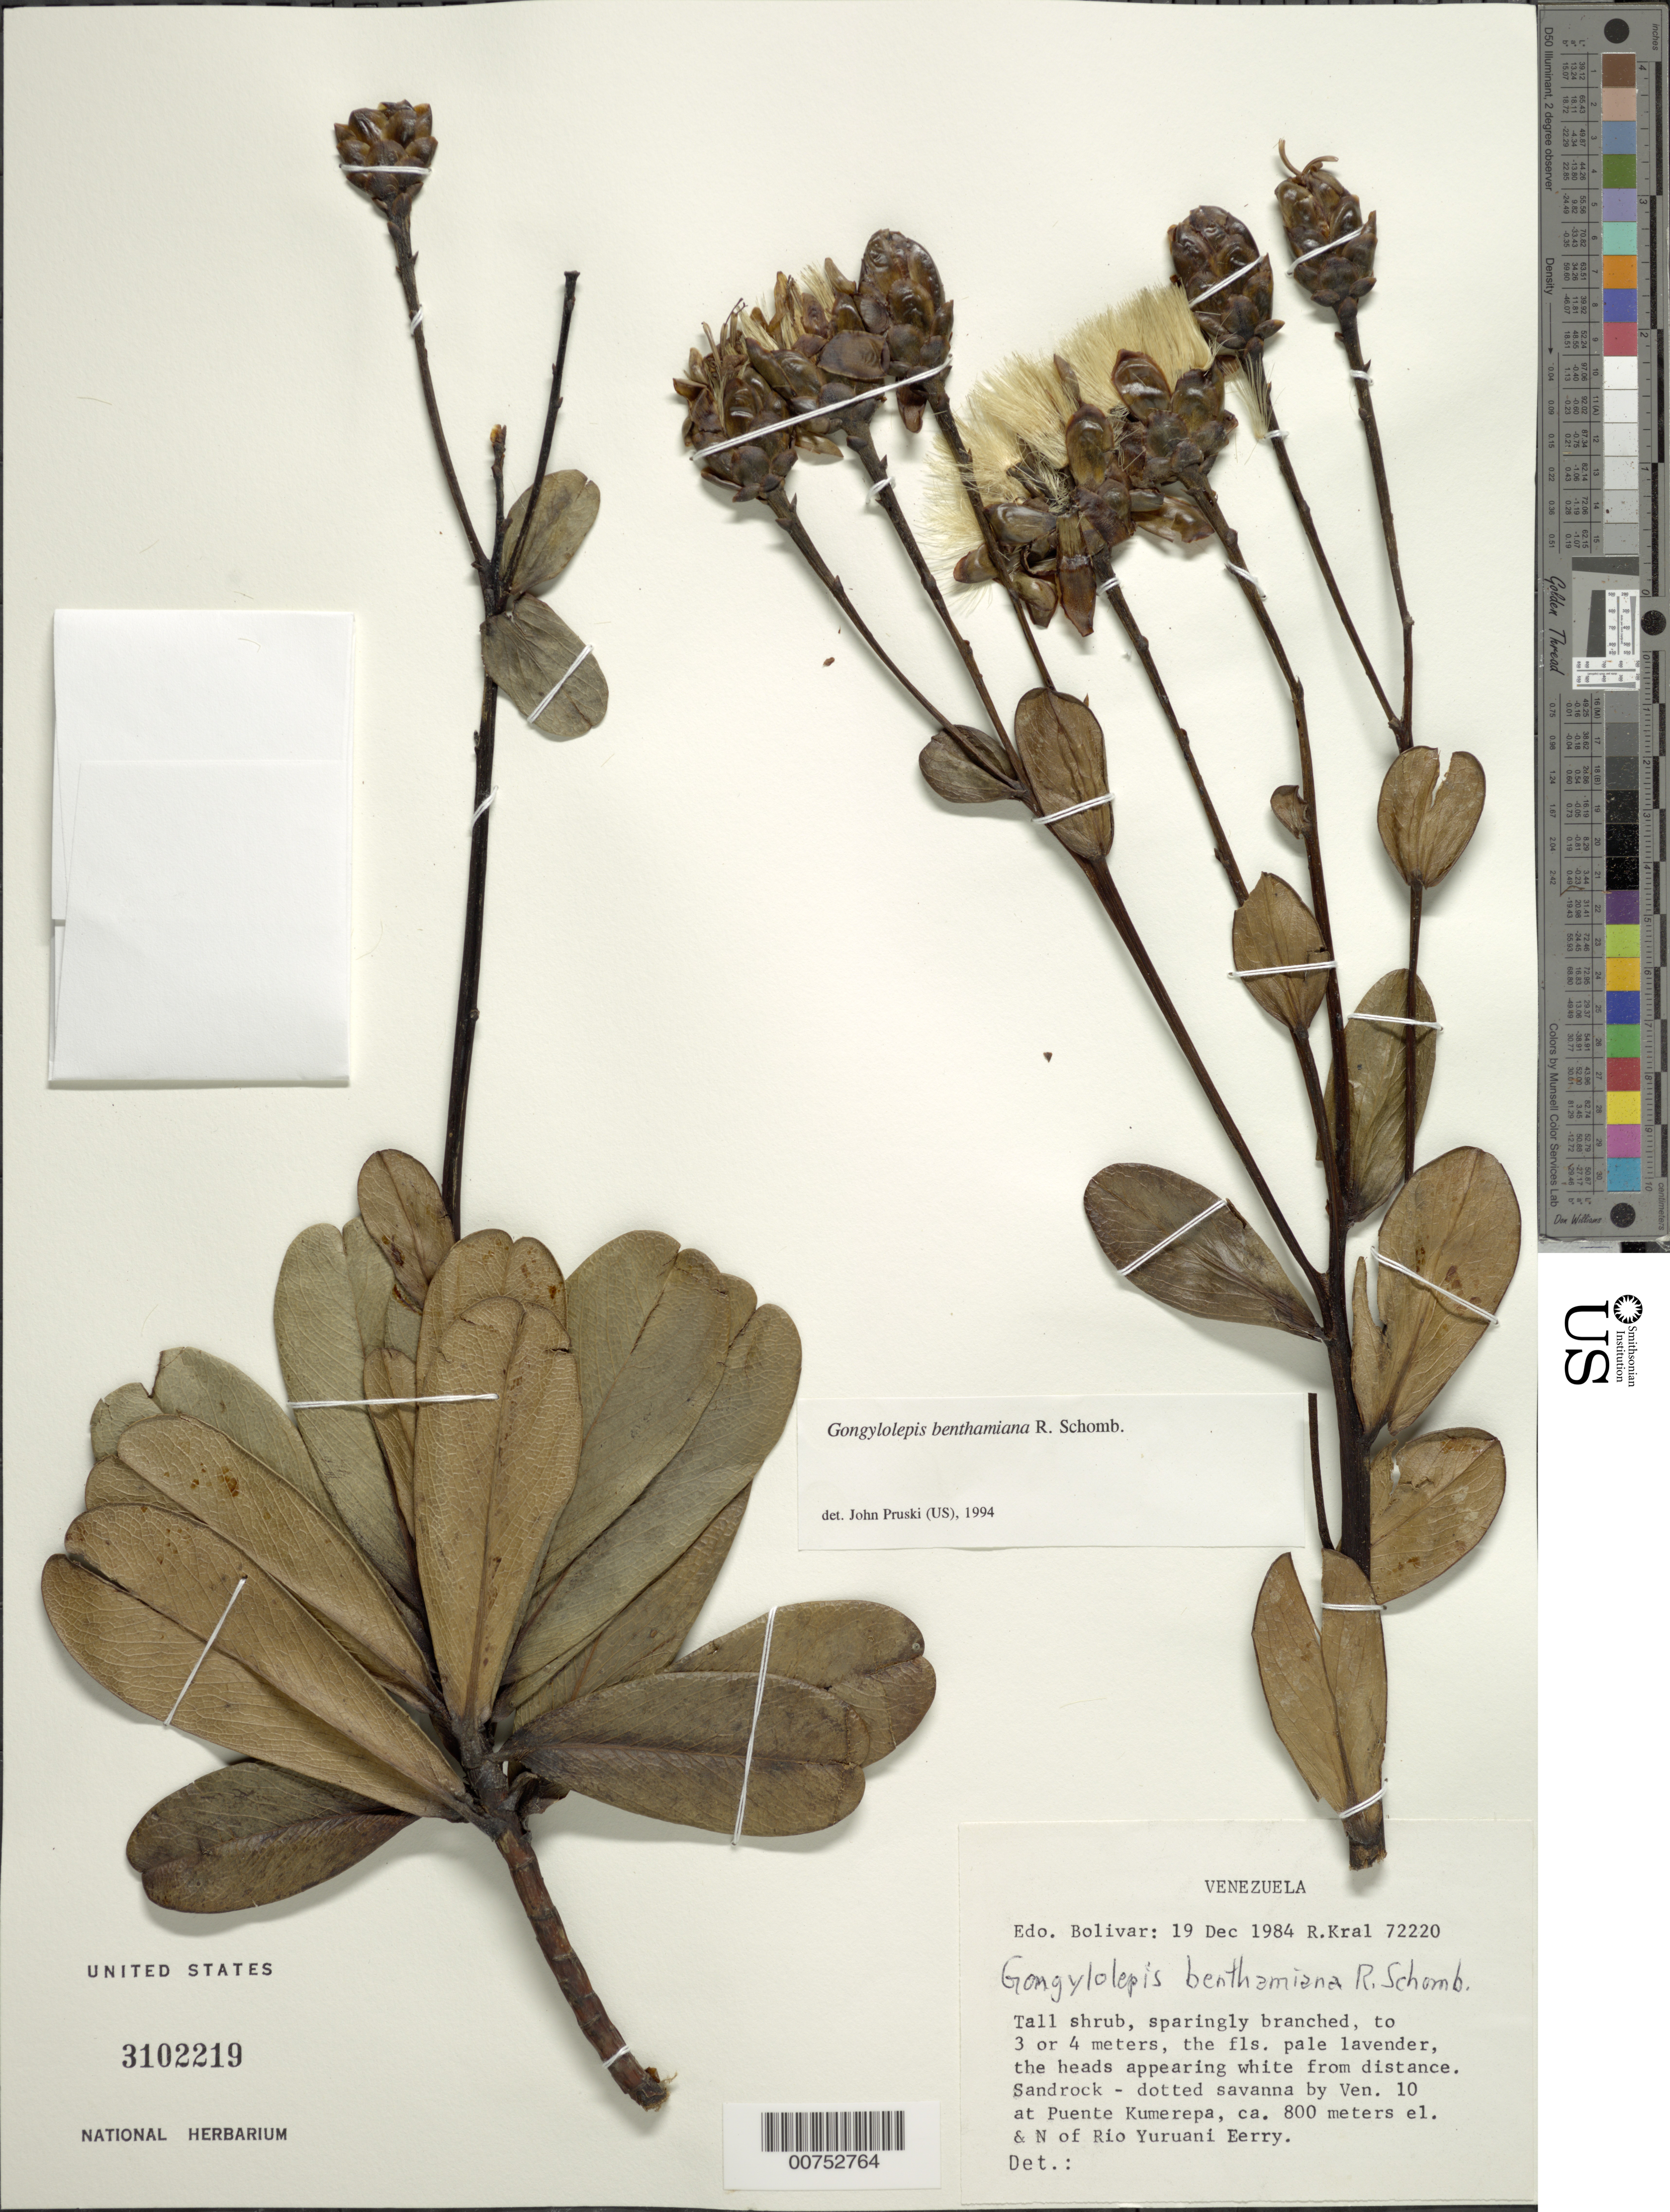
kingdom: Plantae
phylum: Tracheophyta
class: Magnoliopsida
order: Asterales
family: Asteraceae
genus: Gongylolepis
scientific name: Gongylolepis benthamiana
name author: R.H. Schomb.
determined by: Pruski, J. F.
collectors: R. Kral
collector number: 72220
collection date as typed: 19-Dec-84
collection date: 1984-12-19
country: Venezuela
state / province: Bolívar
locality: Ven. 10, N of Río Yuruani ferry; Puente Kumerepa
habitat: Sandrock-dotted savanna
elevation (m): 800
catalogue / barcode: US 3102219